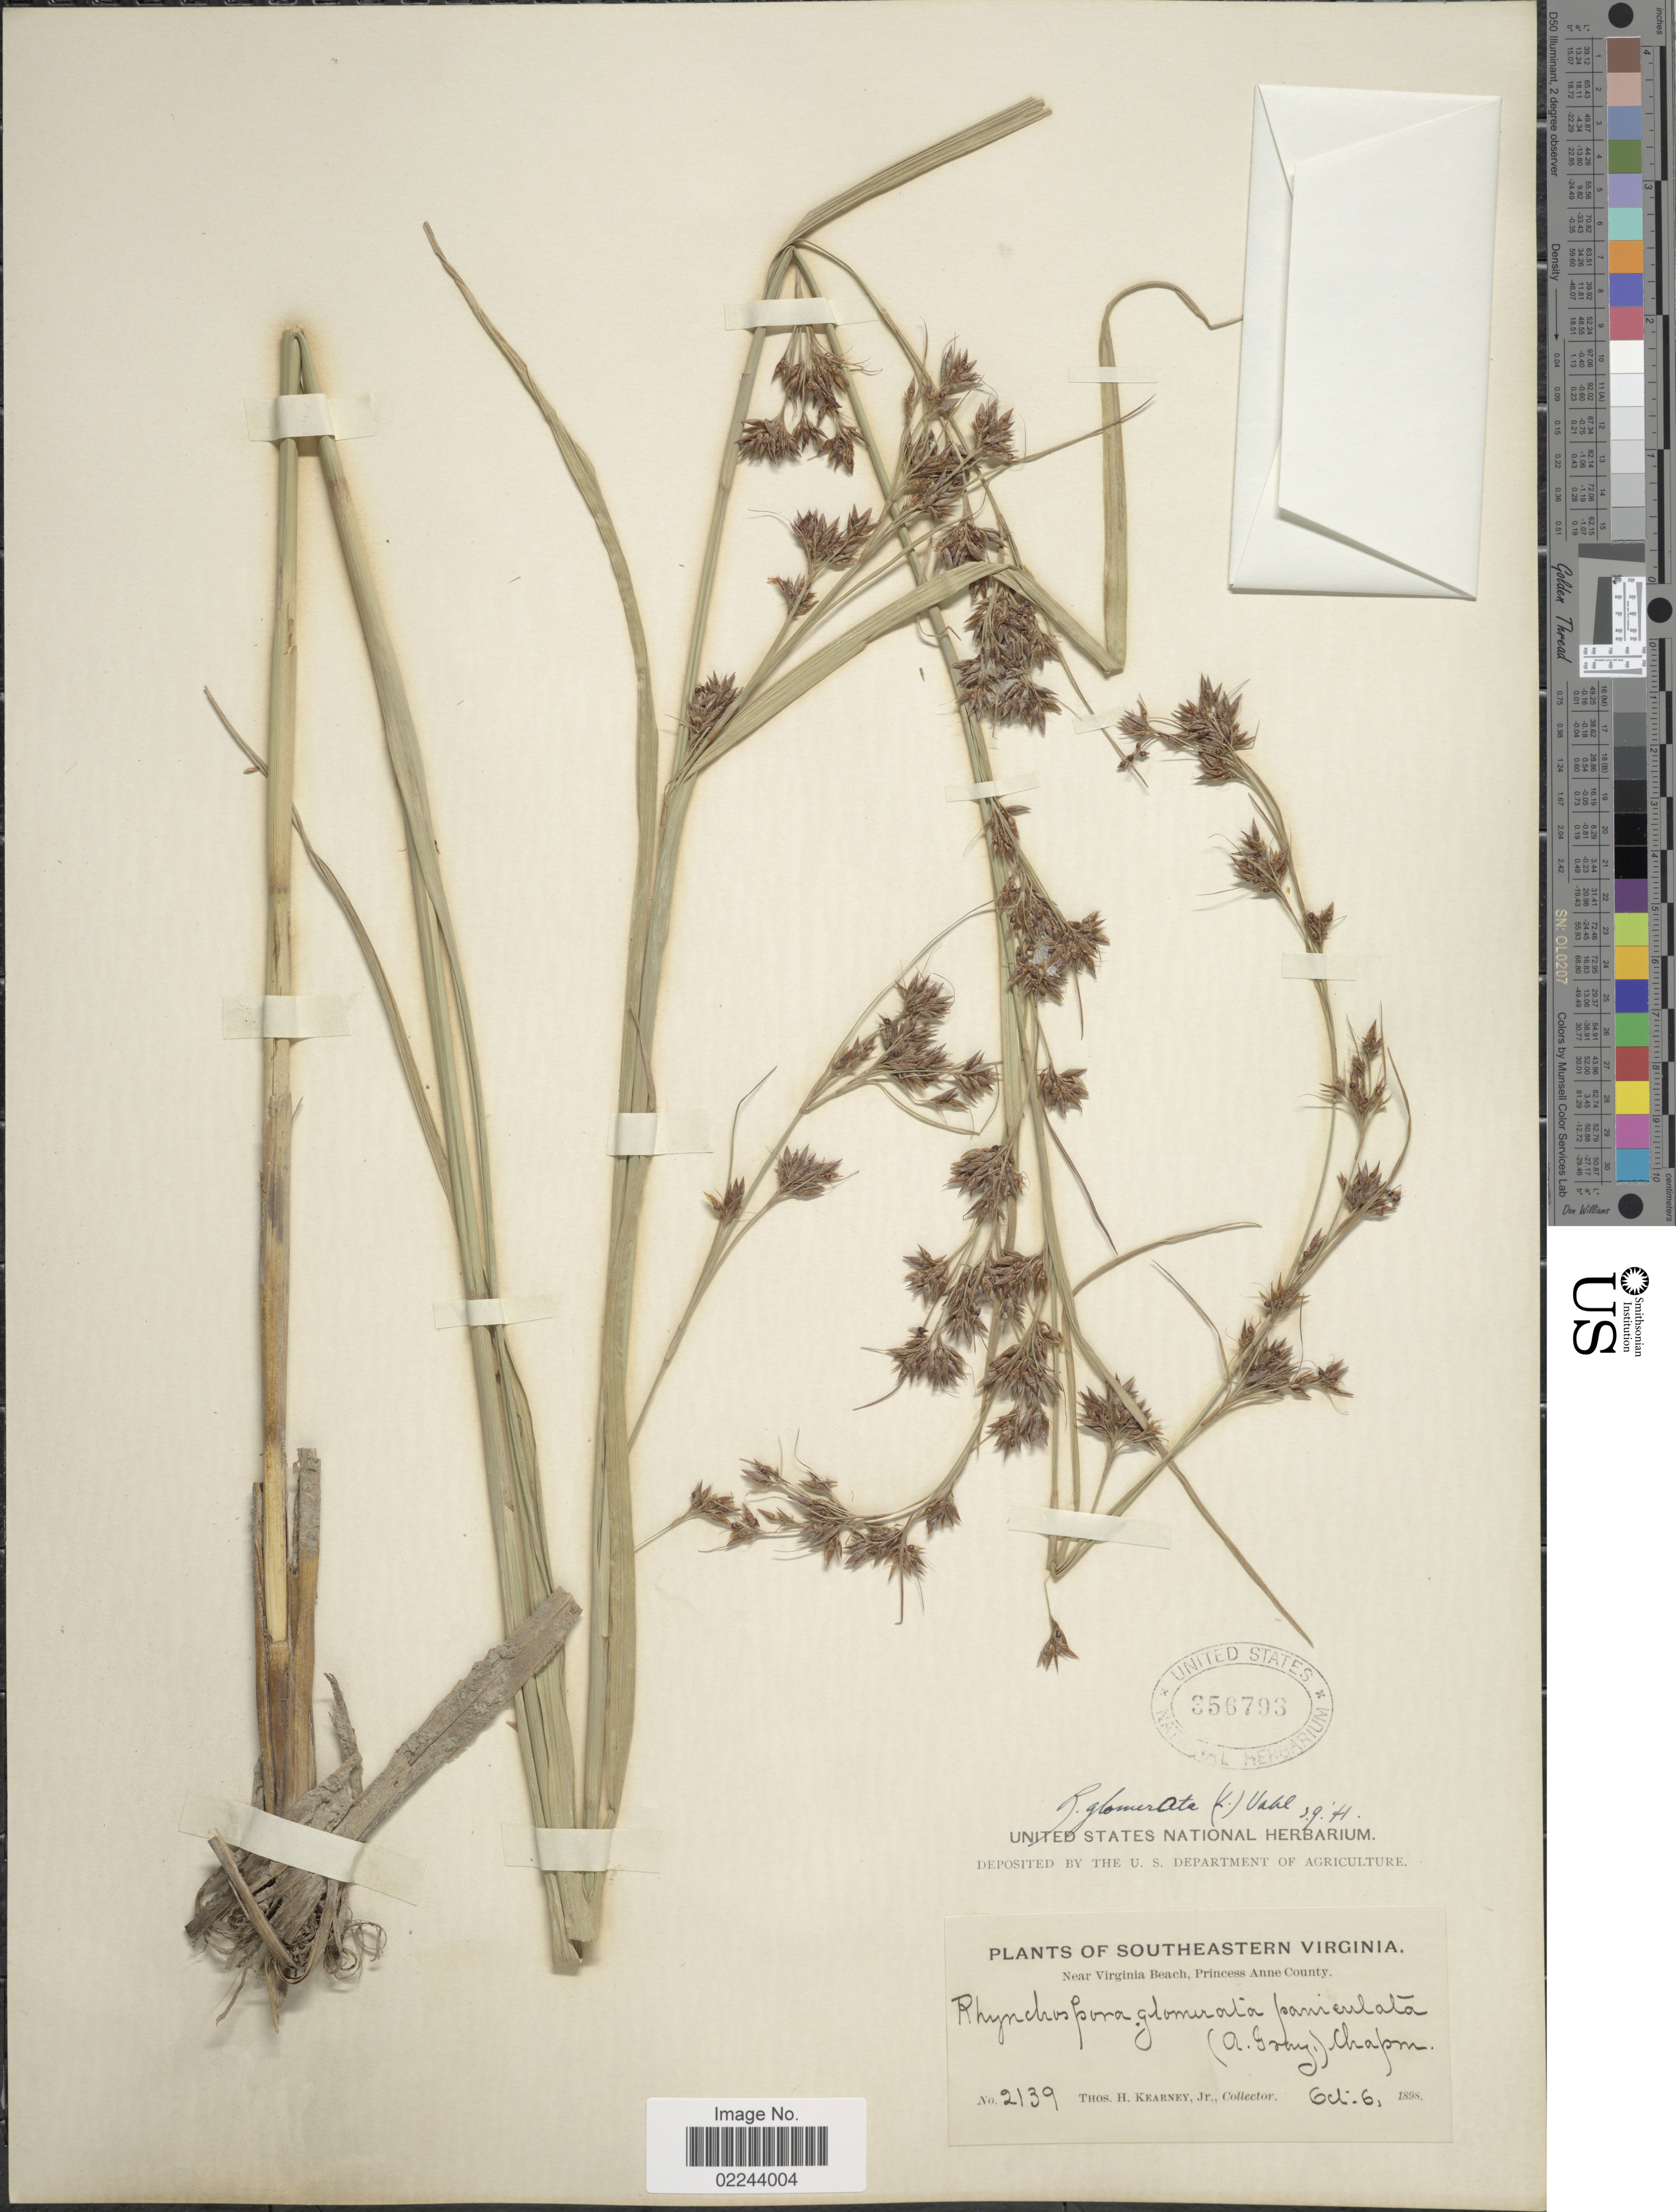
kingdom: Plantae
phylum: Tracheophyta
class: Liliopsida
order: Poales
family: Cyperaceae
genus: Rhynchospora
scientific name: Rhynchospora glomerata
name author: (L.) Vahl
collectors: T. H. Kearney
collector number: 2139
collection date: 1898-10-06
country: United States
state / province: Virginia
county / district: City of Virginia Beach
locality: Southeastern Virginia, near Virginia Beach, Princess Anne (=historic county name) County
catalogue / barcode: US 356793